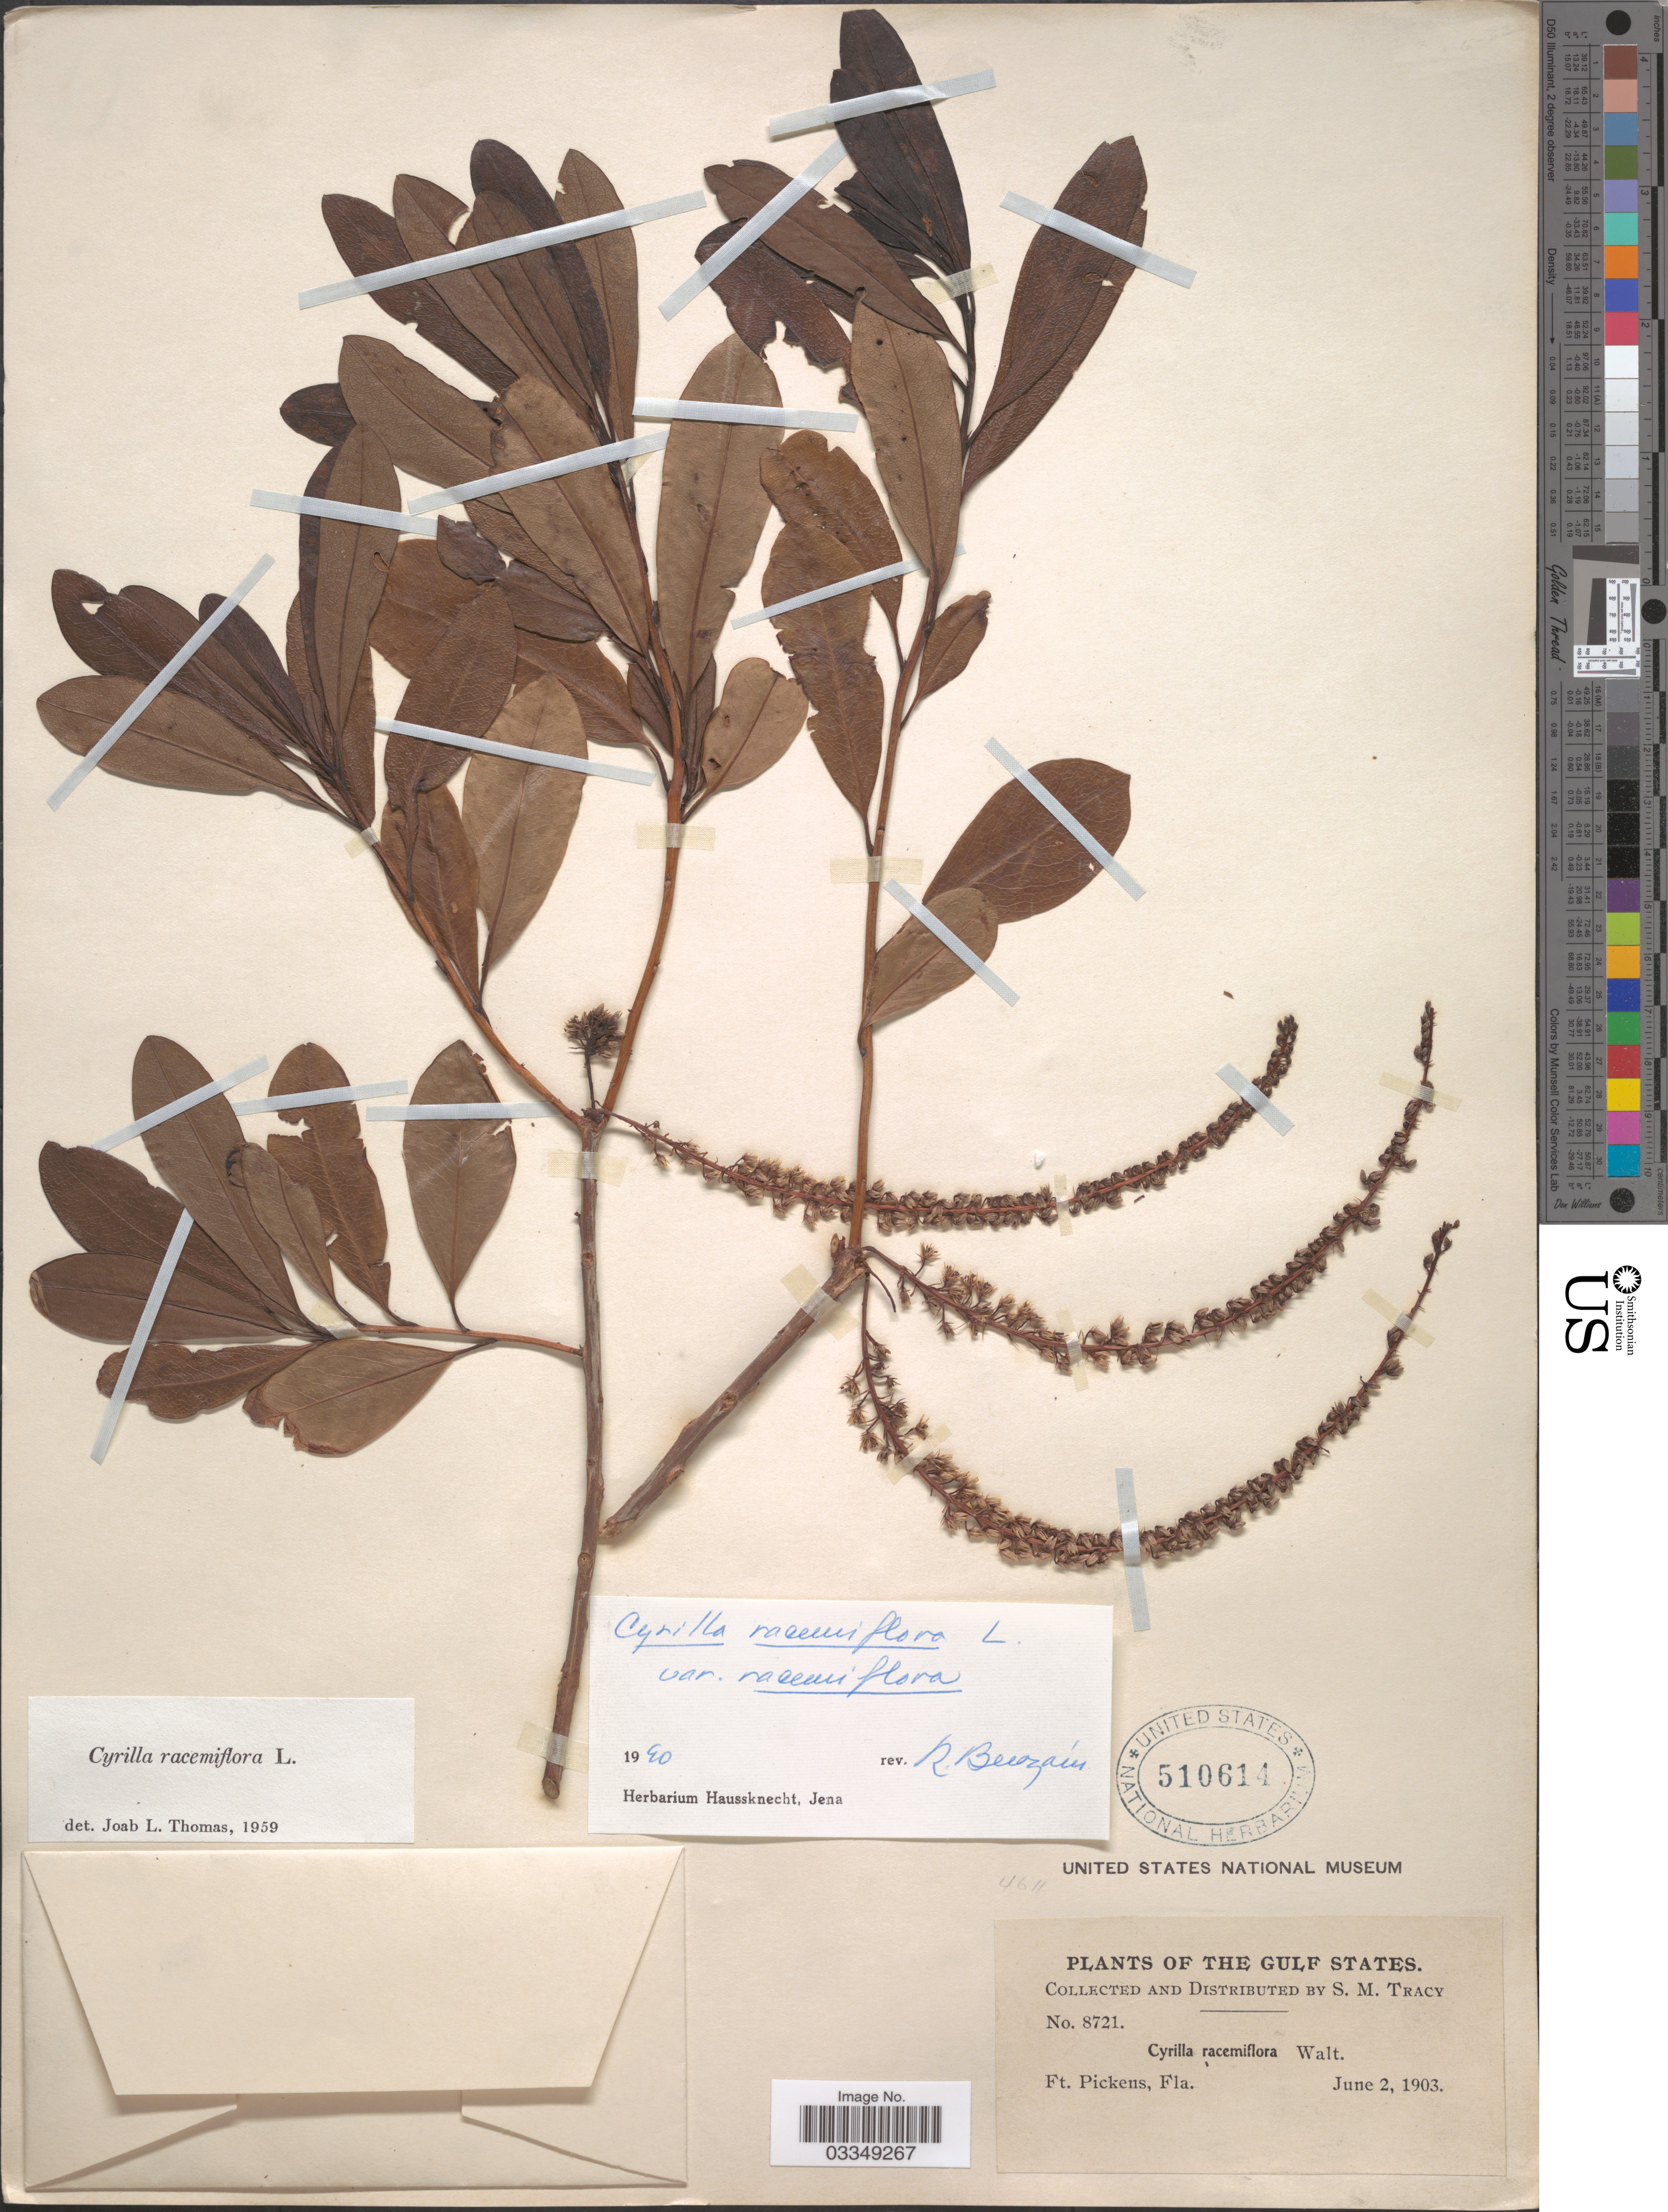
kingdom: Plantae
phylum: Tracheophyta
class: Magnoliopsida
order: Ericales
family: Cyrillaceae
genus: Cyrilla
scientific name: Cyrilla racemiflora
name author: L.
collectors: S. M. Tracy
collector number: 8721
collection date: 1903-06-02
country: United States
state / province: Florida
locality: The Gulf States. Ft. Pickens.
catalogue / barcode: US 510614